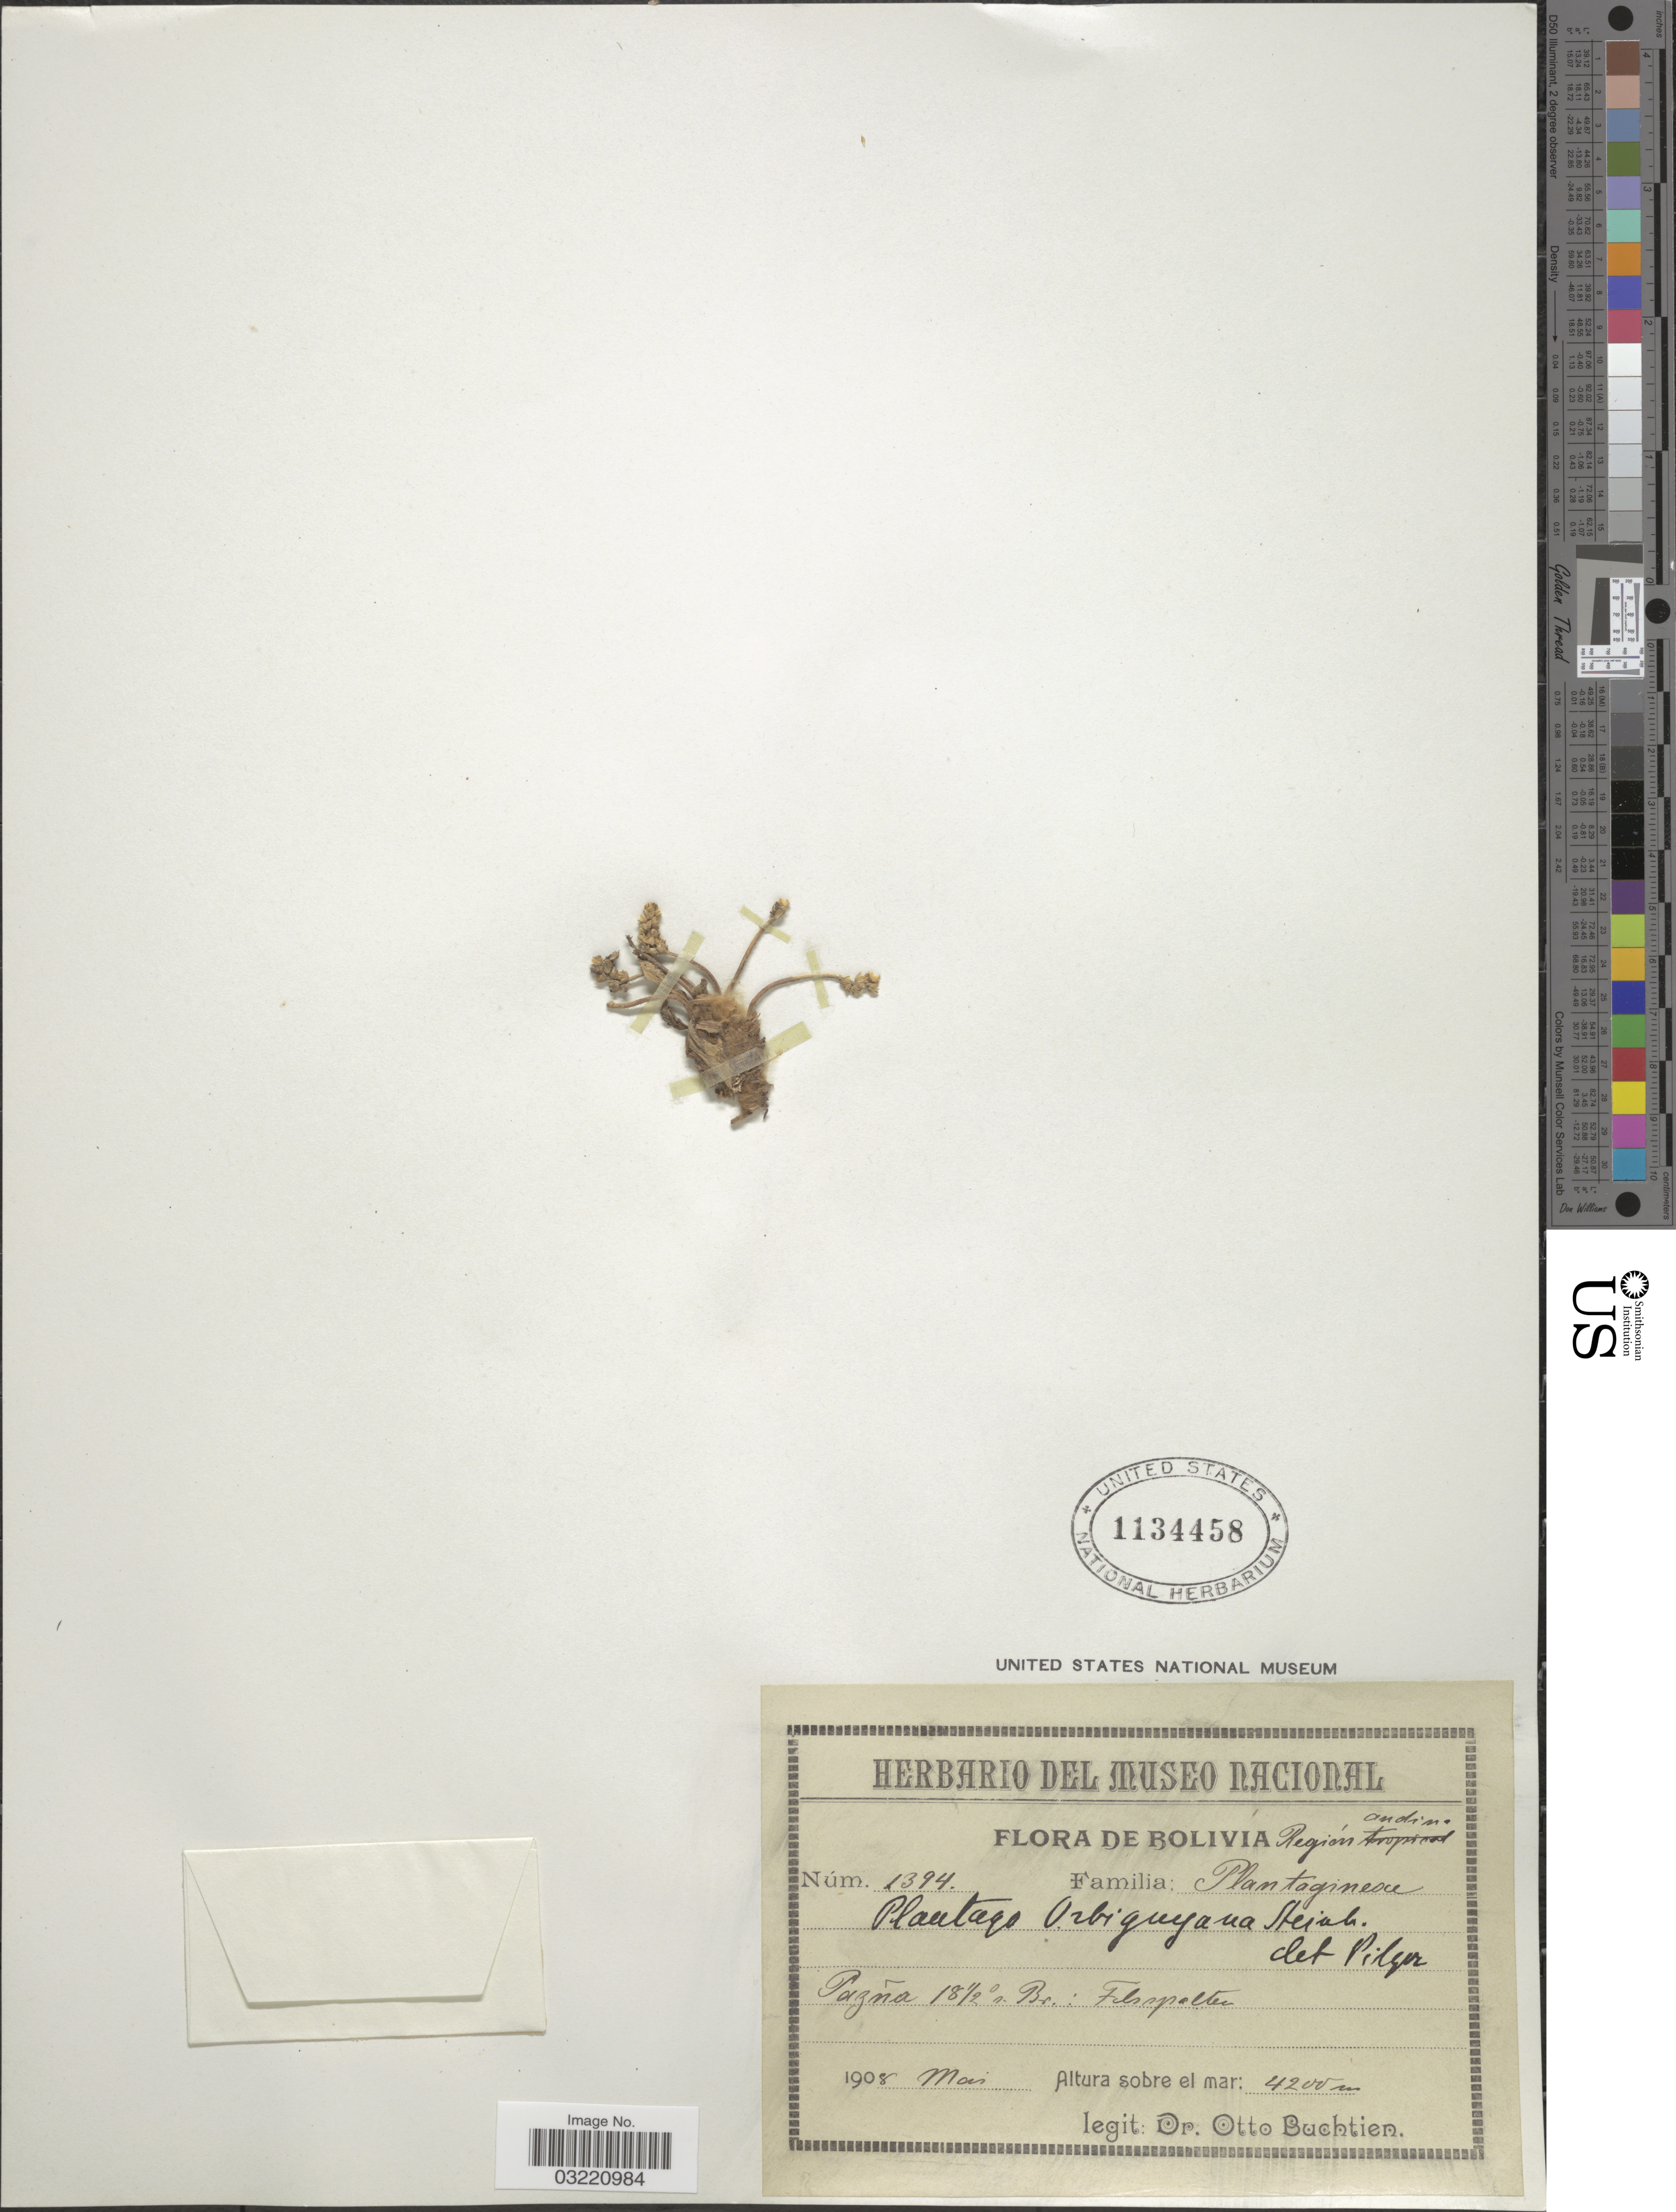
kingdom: Plantae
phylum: Tracheophyta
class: Magnoliopsida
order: Lamiales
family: Plantaginaceae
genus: Plantago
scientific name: Plantago orbignyana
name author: Steinh. ex Decne.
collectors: O. Buchtien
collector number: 1394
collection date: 1908-05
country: Bolivia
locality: Región andine. Pazña, 18½° s. Br.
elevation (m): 4200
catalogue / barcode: US 1134458